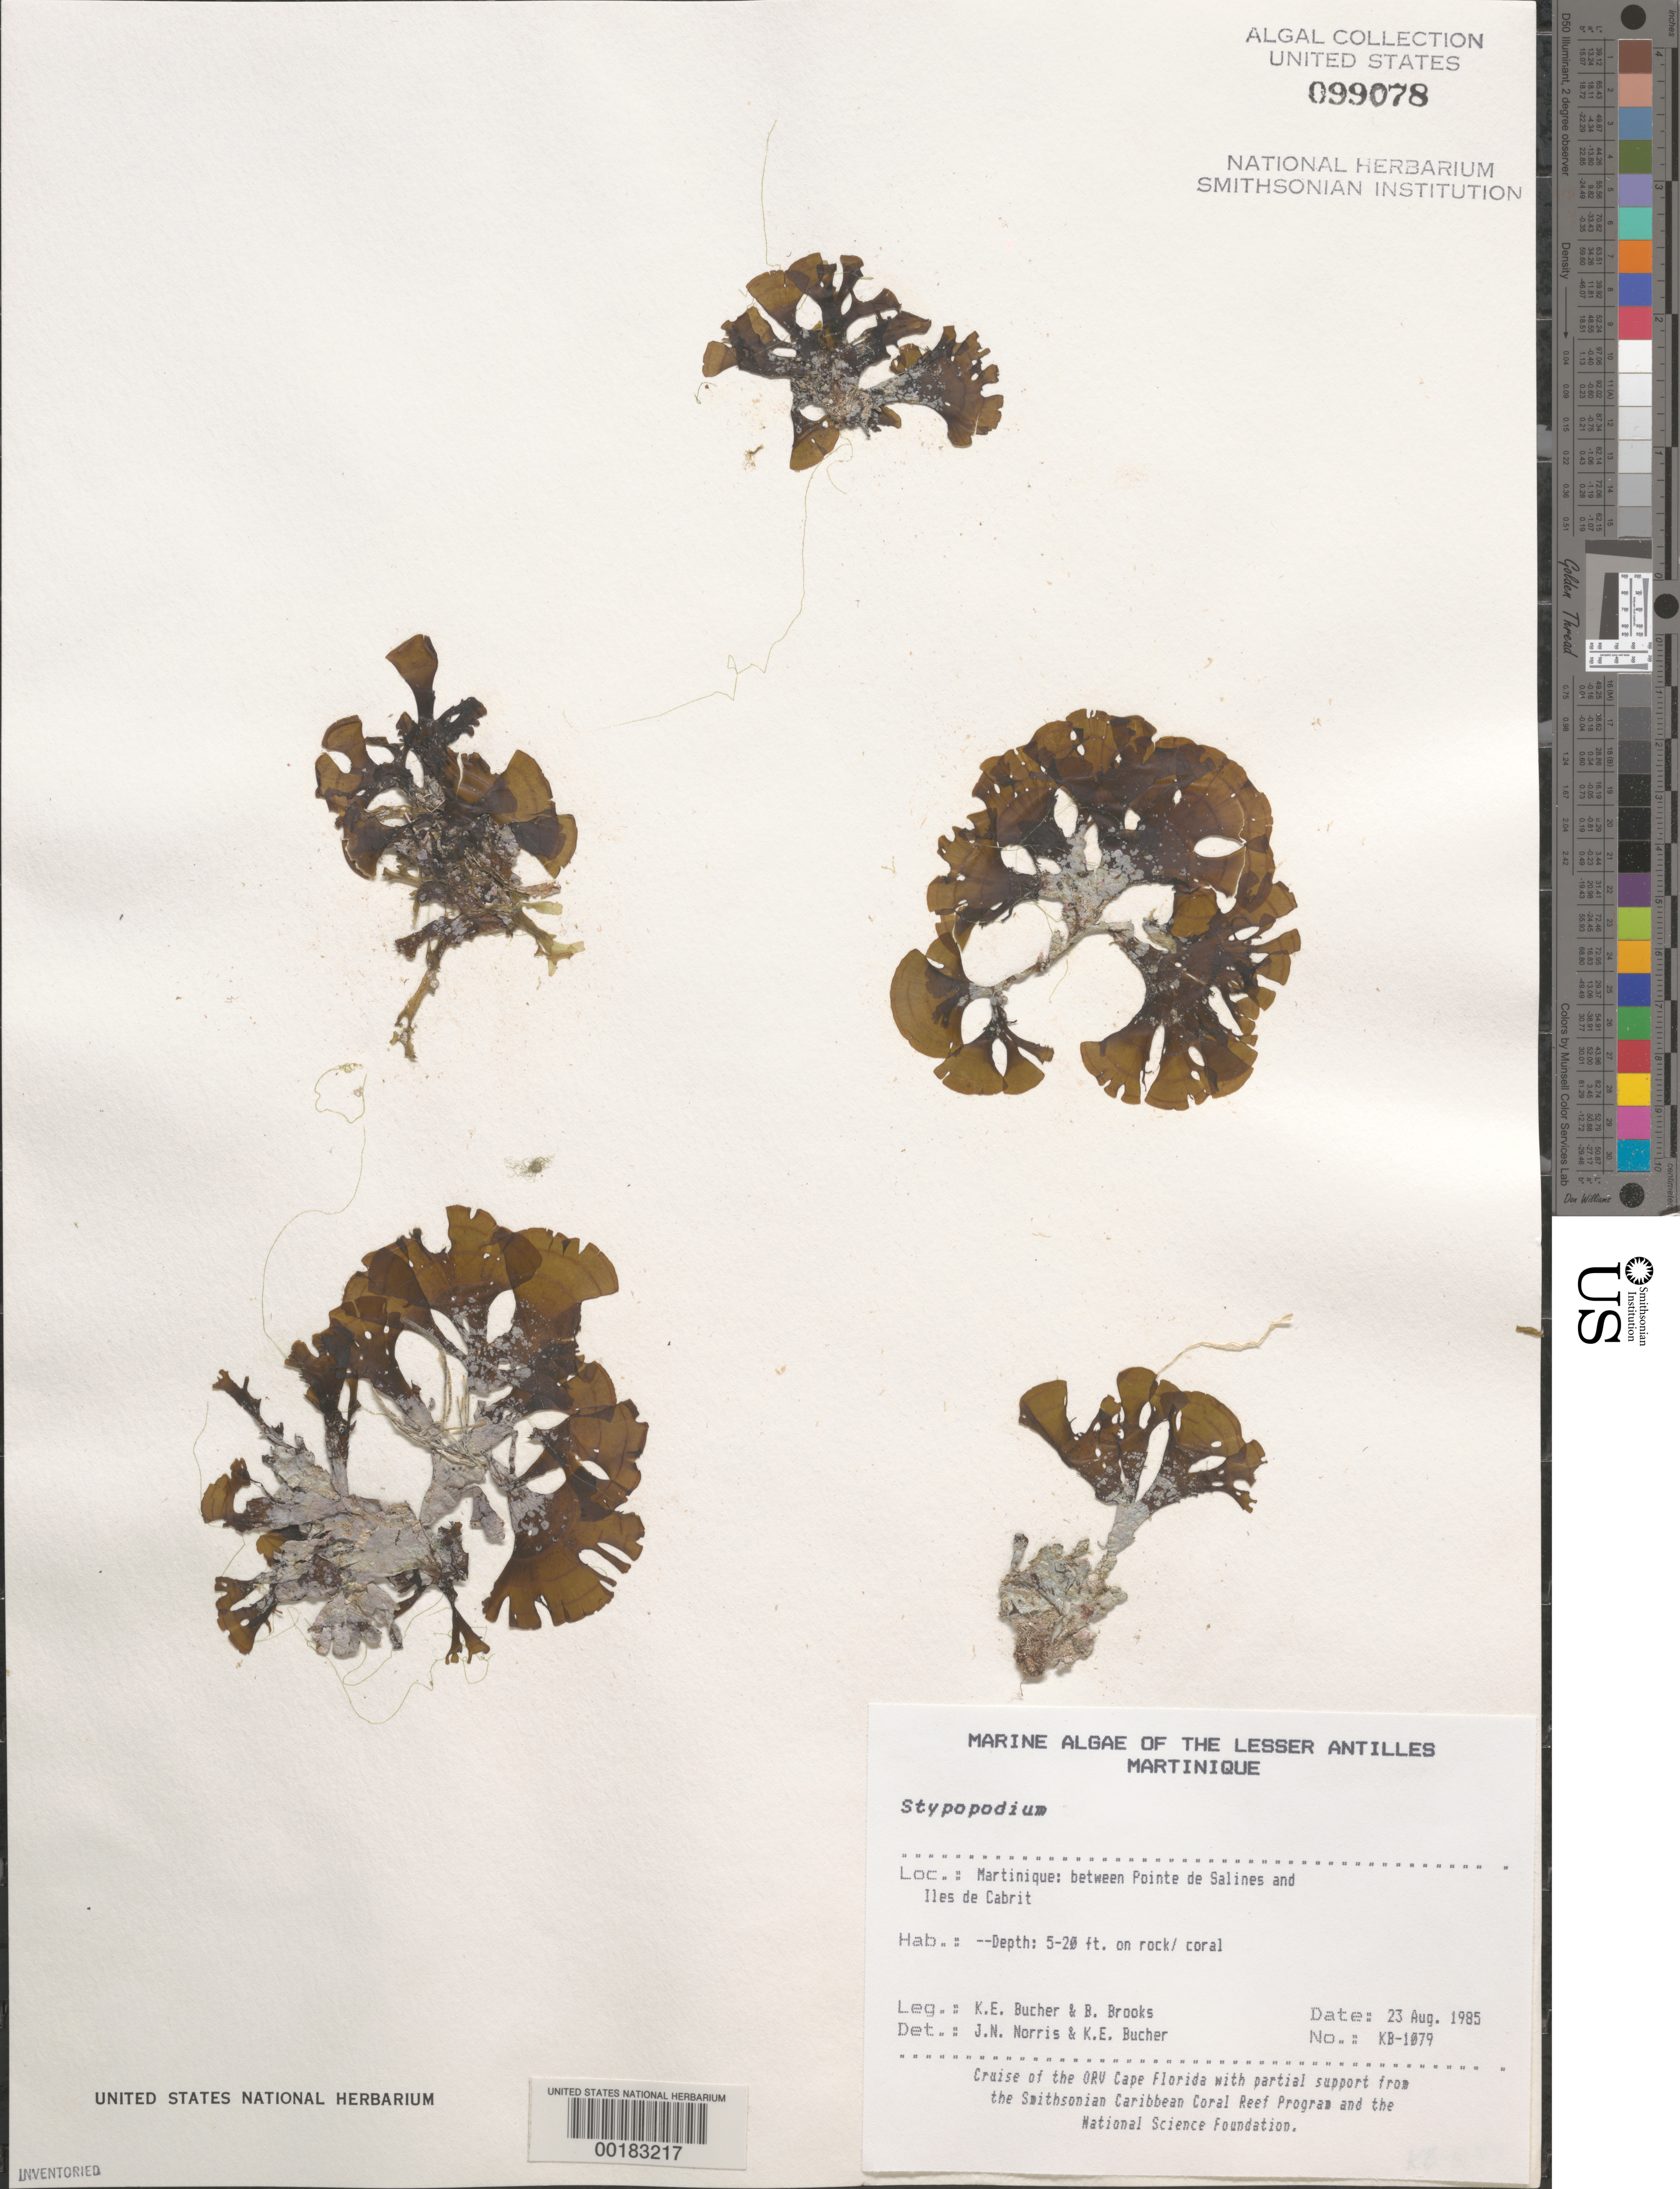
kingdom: Chromista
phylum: Ochrophyta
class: Phaeophyceae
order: Dictyotales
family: Dictyotaceae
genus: Stypopodium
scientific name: Stypopodium sp.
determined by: Norris, J. N.; Bucher, K. E.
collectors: K. E. Bucher & B. Brooks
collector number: Kb-1079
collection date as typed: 23 Aug 1985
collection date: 1985-08-23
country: Martinique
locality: Between Pointe de Salines and Iles de Cabrit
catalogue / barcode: US 99078